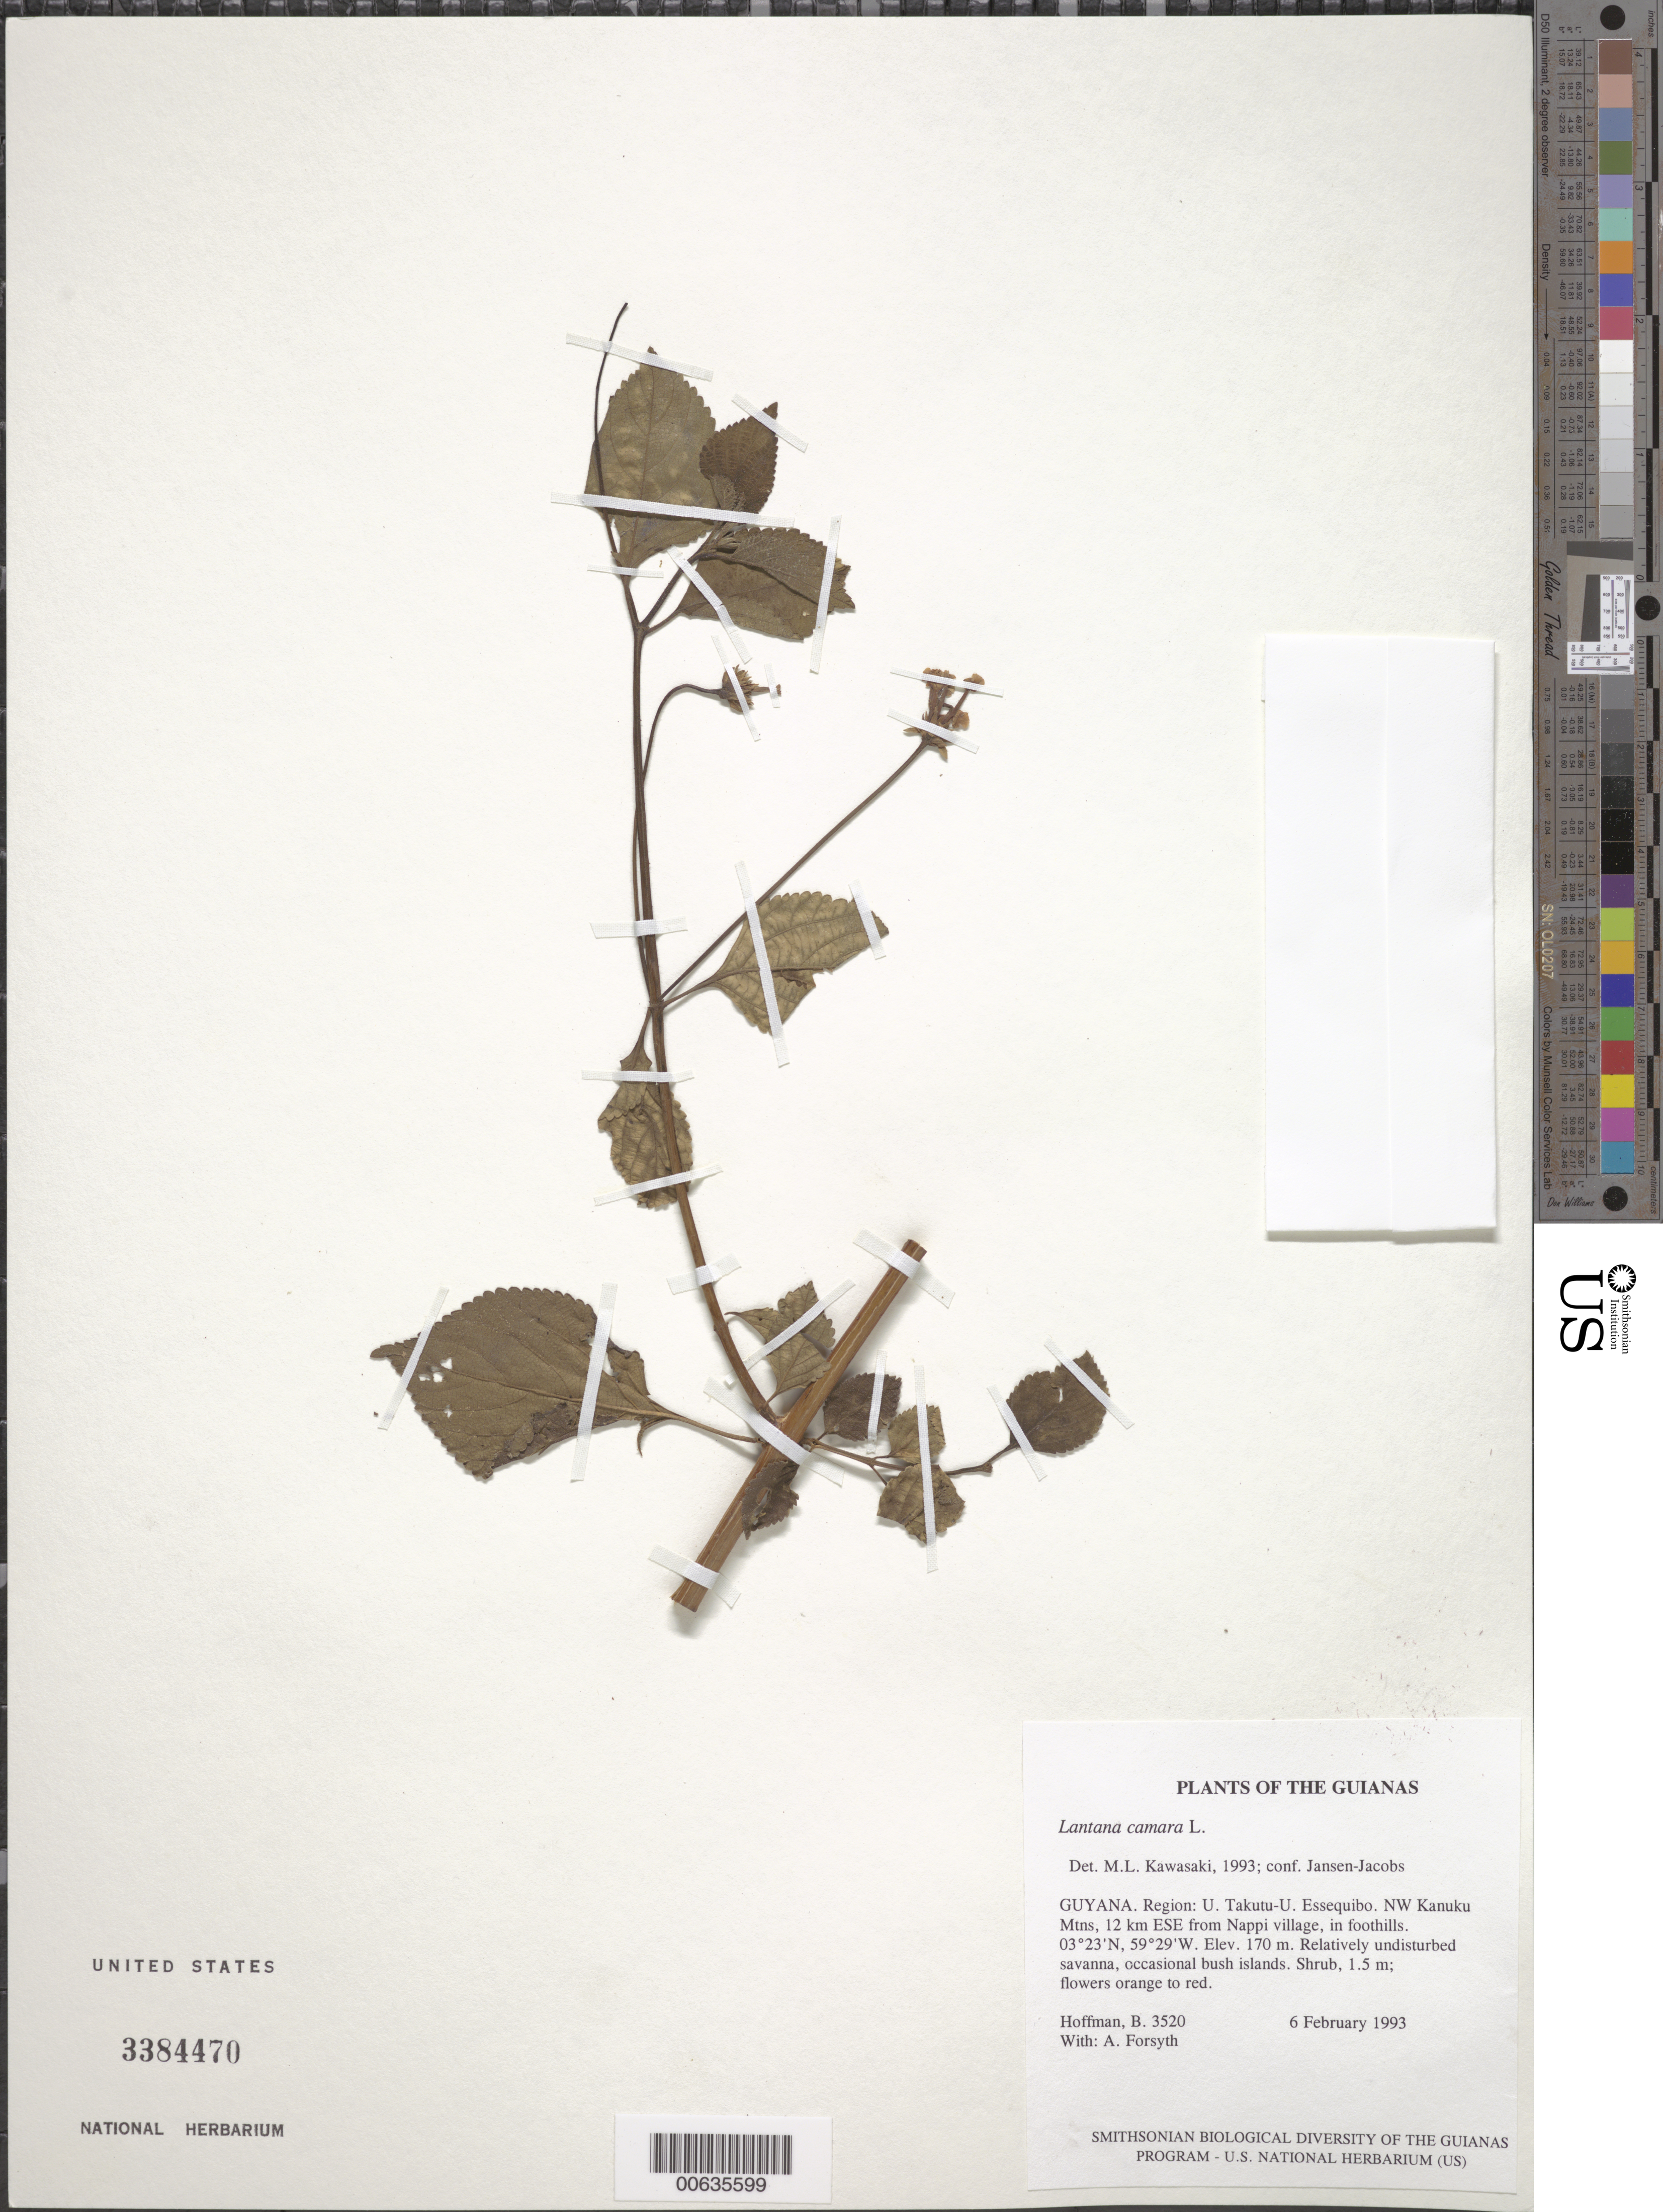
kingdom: Plantae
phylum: Tracheophyta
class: Magnoliopsida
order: Lamiales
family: Verbenaceae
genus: Lantana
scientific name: Lantana camara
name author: L.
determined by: Jansen-Jacobs, M. J., (U), Nationaal Herbarium Nederland, Utrecht University branch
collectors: B. Hoffman & A. Forsyth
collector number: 3520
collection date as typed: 6 February 1993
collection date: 1993-02-06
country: Guyana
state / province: U. Takutu-U. Essequibo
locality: NW Kanuku Mountains, 12 km ESE from Nappi village, in foothills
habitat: Relatively undisturbed savanna, occasional bush islands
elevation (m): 170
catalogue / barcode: US 3384470